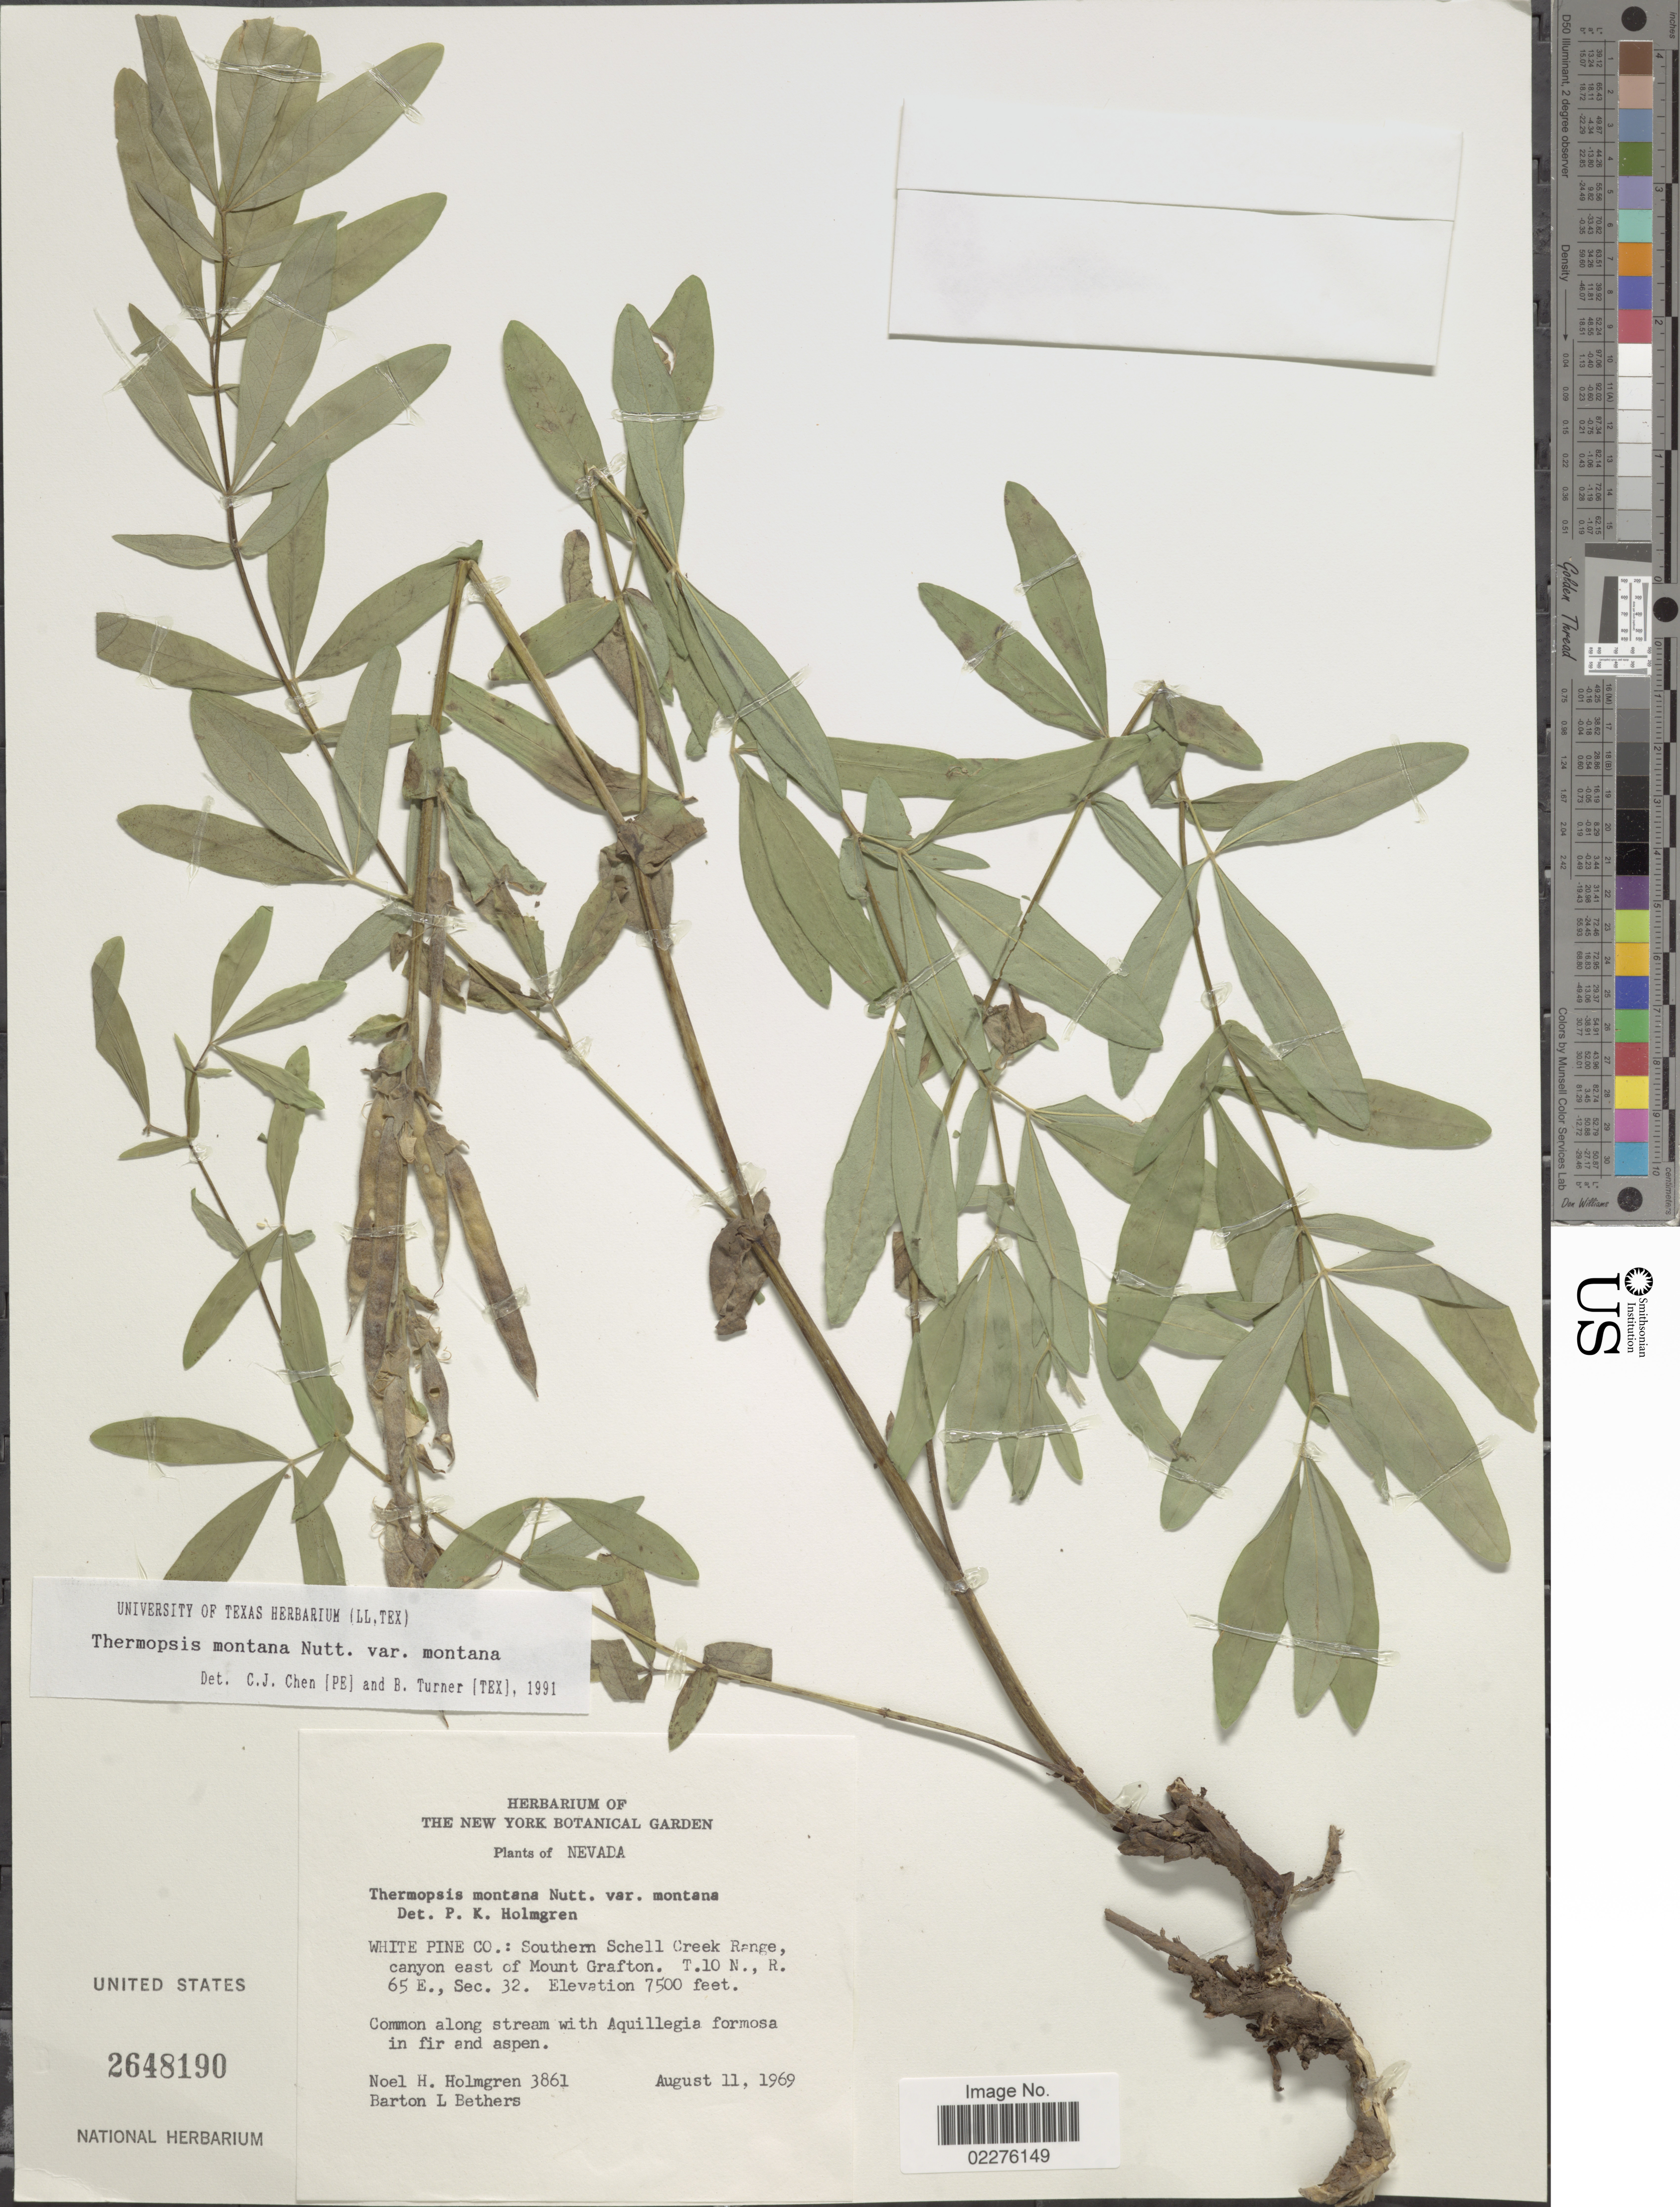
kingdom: Plantae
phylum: Tracheophyta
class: Magnoliopsida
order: Fabales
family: Fabaceae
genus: Thermopsis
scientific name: Thermopsis montana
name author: Nutt.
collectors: N. H. Holmgren & B. Bethers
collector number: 3861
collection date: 1969-08-11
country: United States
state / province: Nevada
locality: White Pine Co: Southern Schell Creek Range, canyon east of Mount Grafton. T 10 N., R. 65 E., Sec 32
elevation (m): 2286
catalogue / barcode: US 2648190